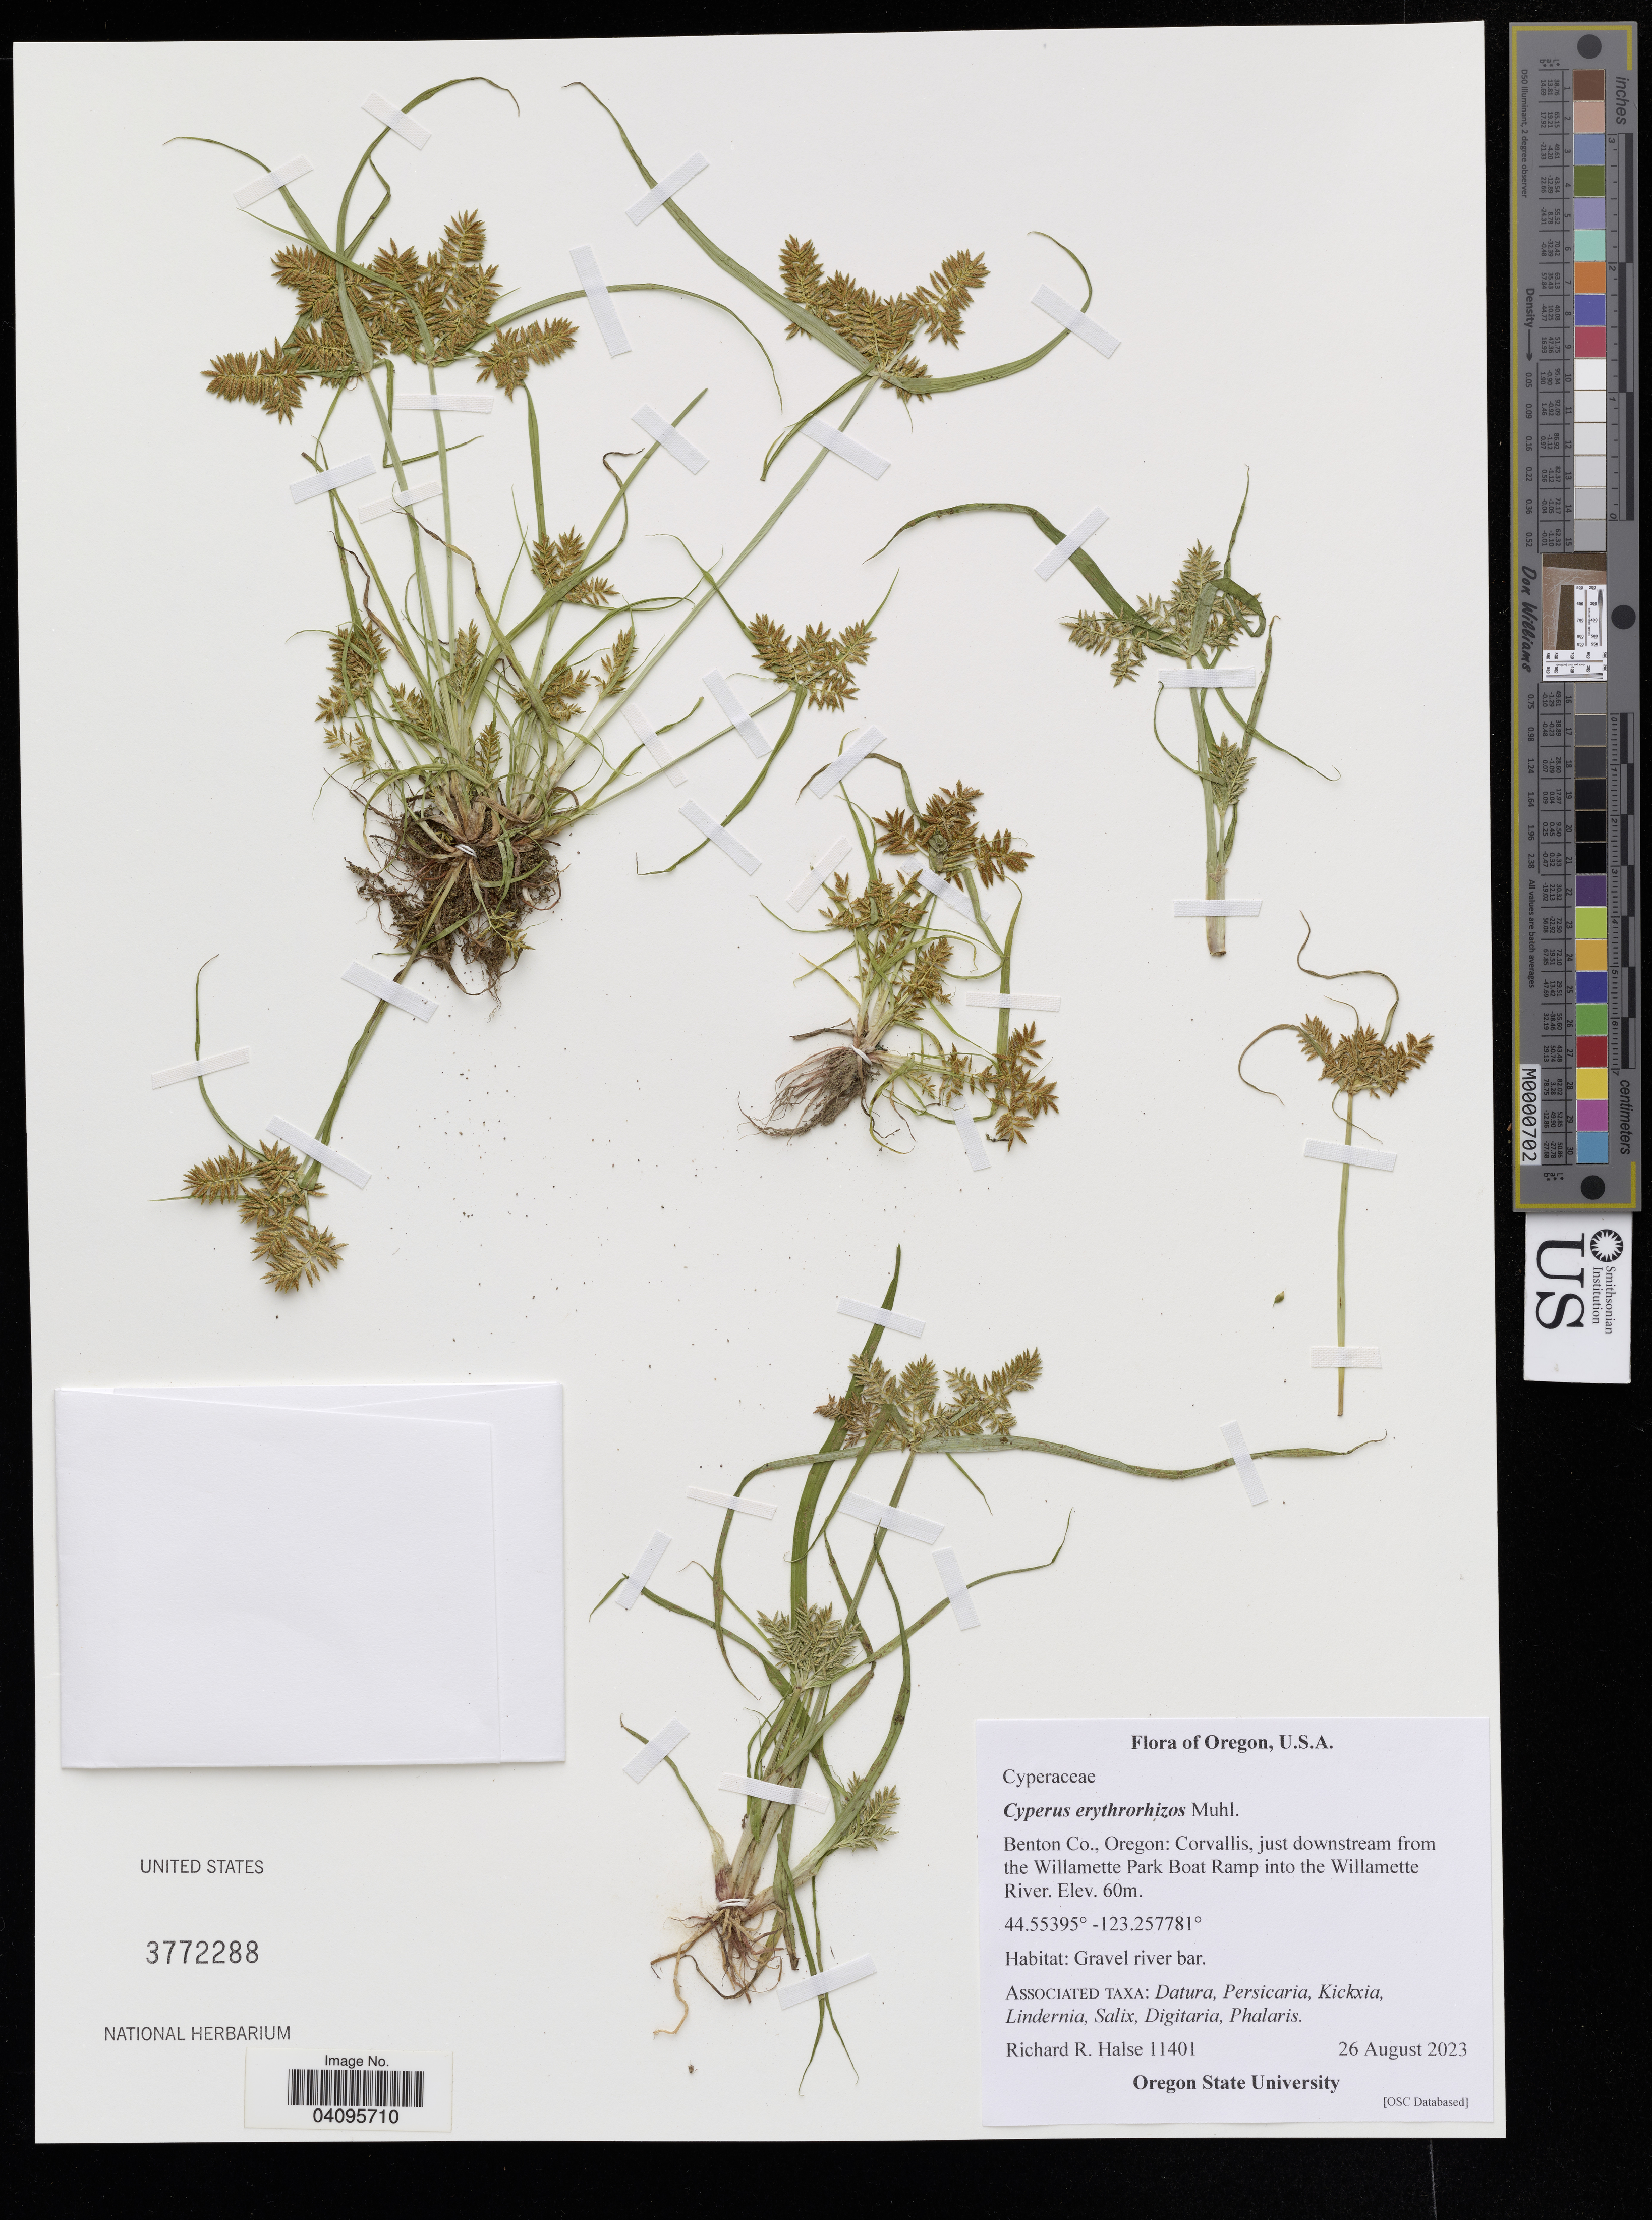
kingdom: Plantae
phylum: Tracheophyta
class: Liliopsida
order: Poales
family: Cyperaceae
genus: Cyperus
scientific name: Cyperus erythrorhizos Muhl.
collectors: R. Halse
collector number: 11401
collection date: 2023-08-26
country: United States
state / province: Oregon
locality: Benton Co., Oregon: Corvallis, just downstream from the Willamette Park Boat Ramp into the Willamette River.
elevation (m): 60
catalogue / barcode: US 3772288